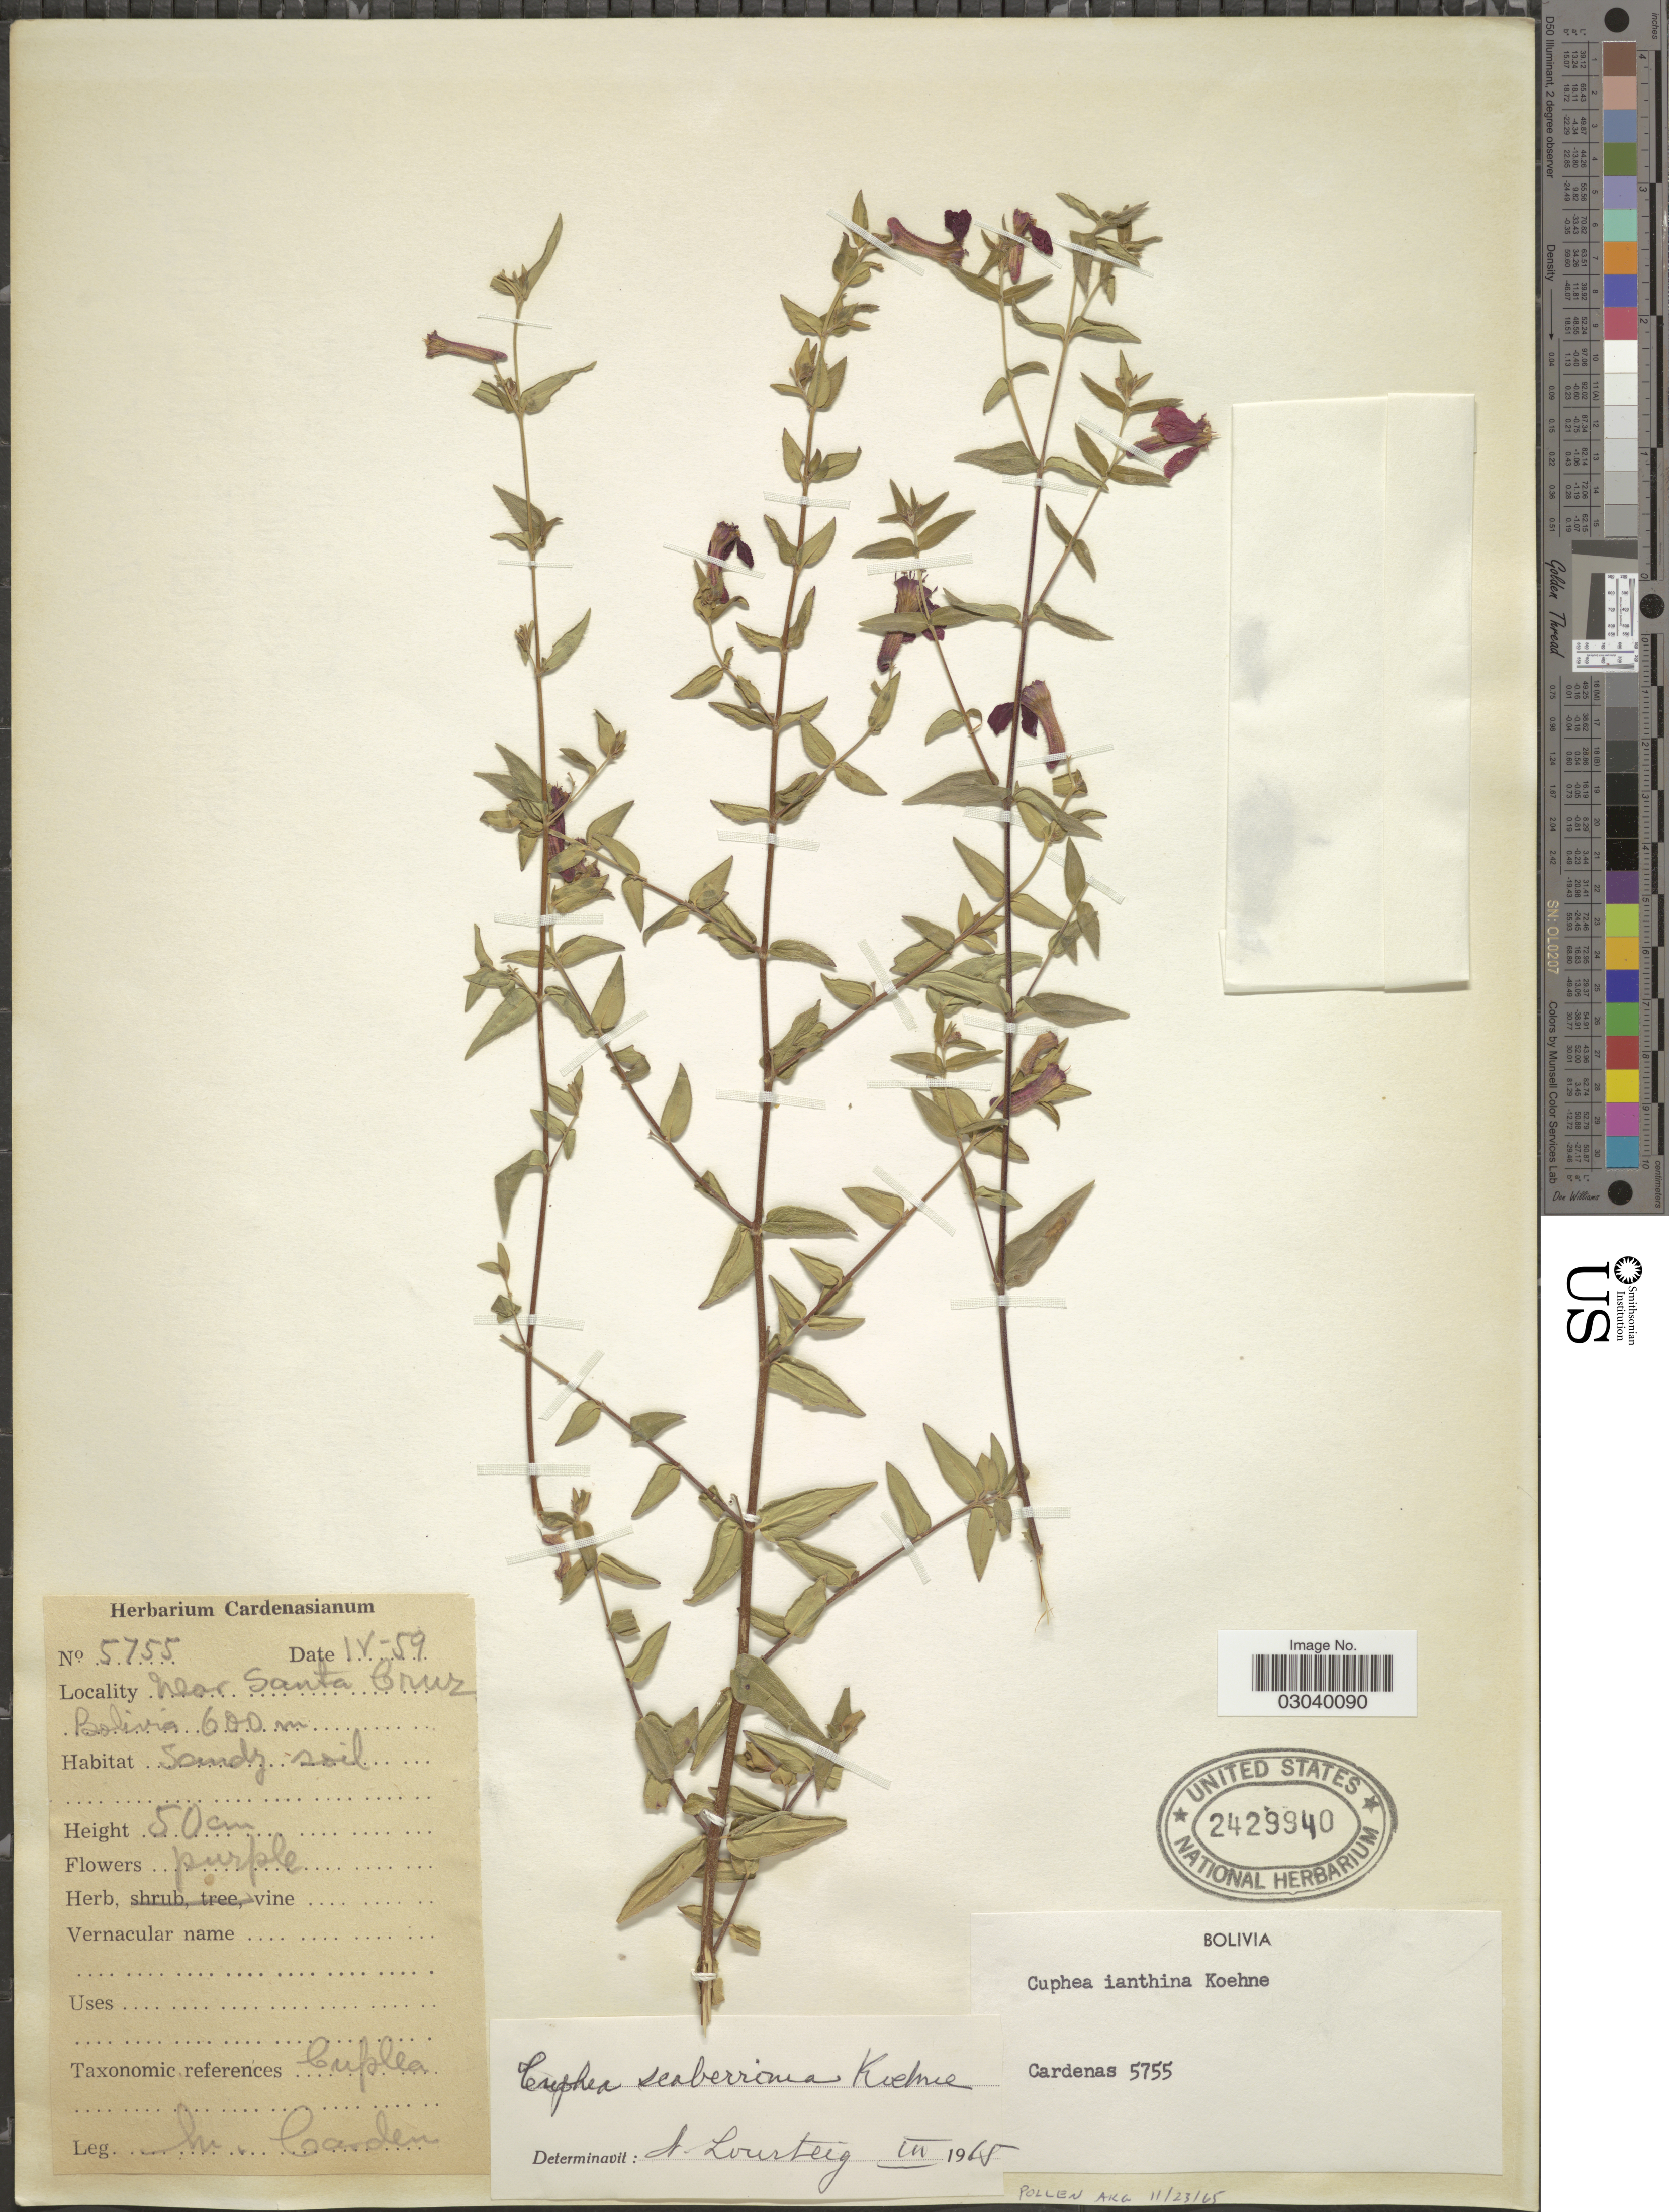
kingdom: Plantae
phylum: Tracheophyta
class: Magnoliopsida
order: Myrtales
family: Lythraceae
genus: Cuphea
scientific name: Cuphea scaberrima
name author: Koehne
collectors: M. Cárdenas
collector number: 5755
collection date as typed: Transcribed d/m/y: /4/59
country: Bolivia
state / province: Santa Cruz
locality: Near Santa Cruz.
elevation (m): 600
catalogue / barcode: US 2429940